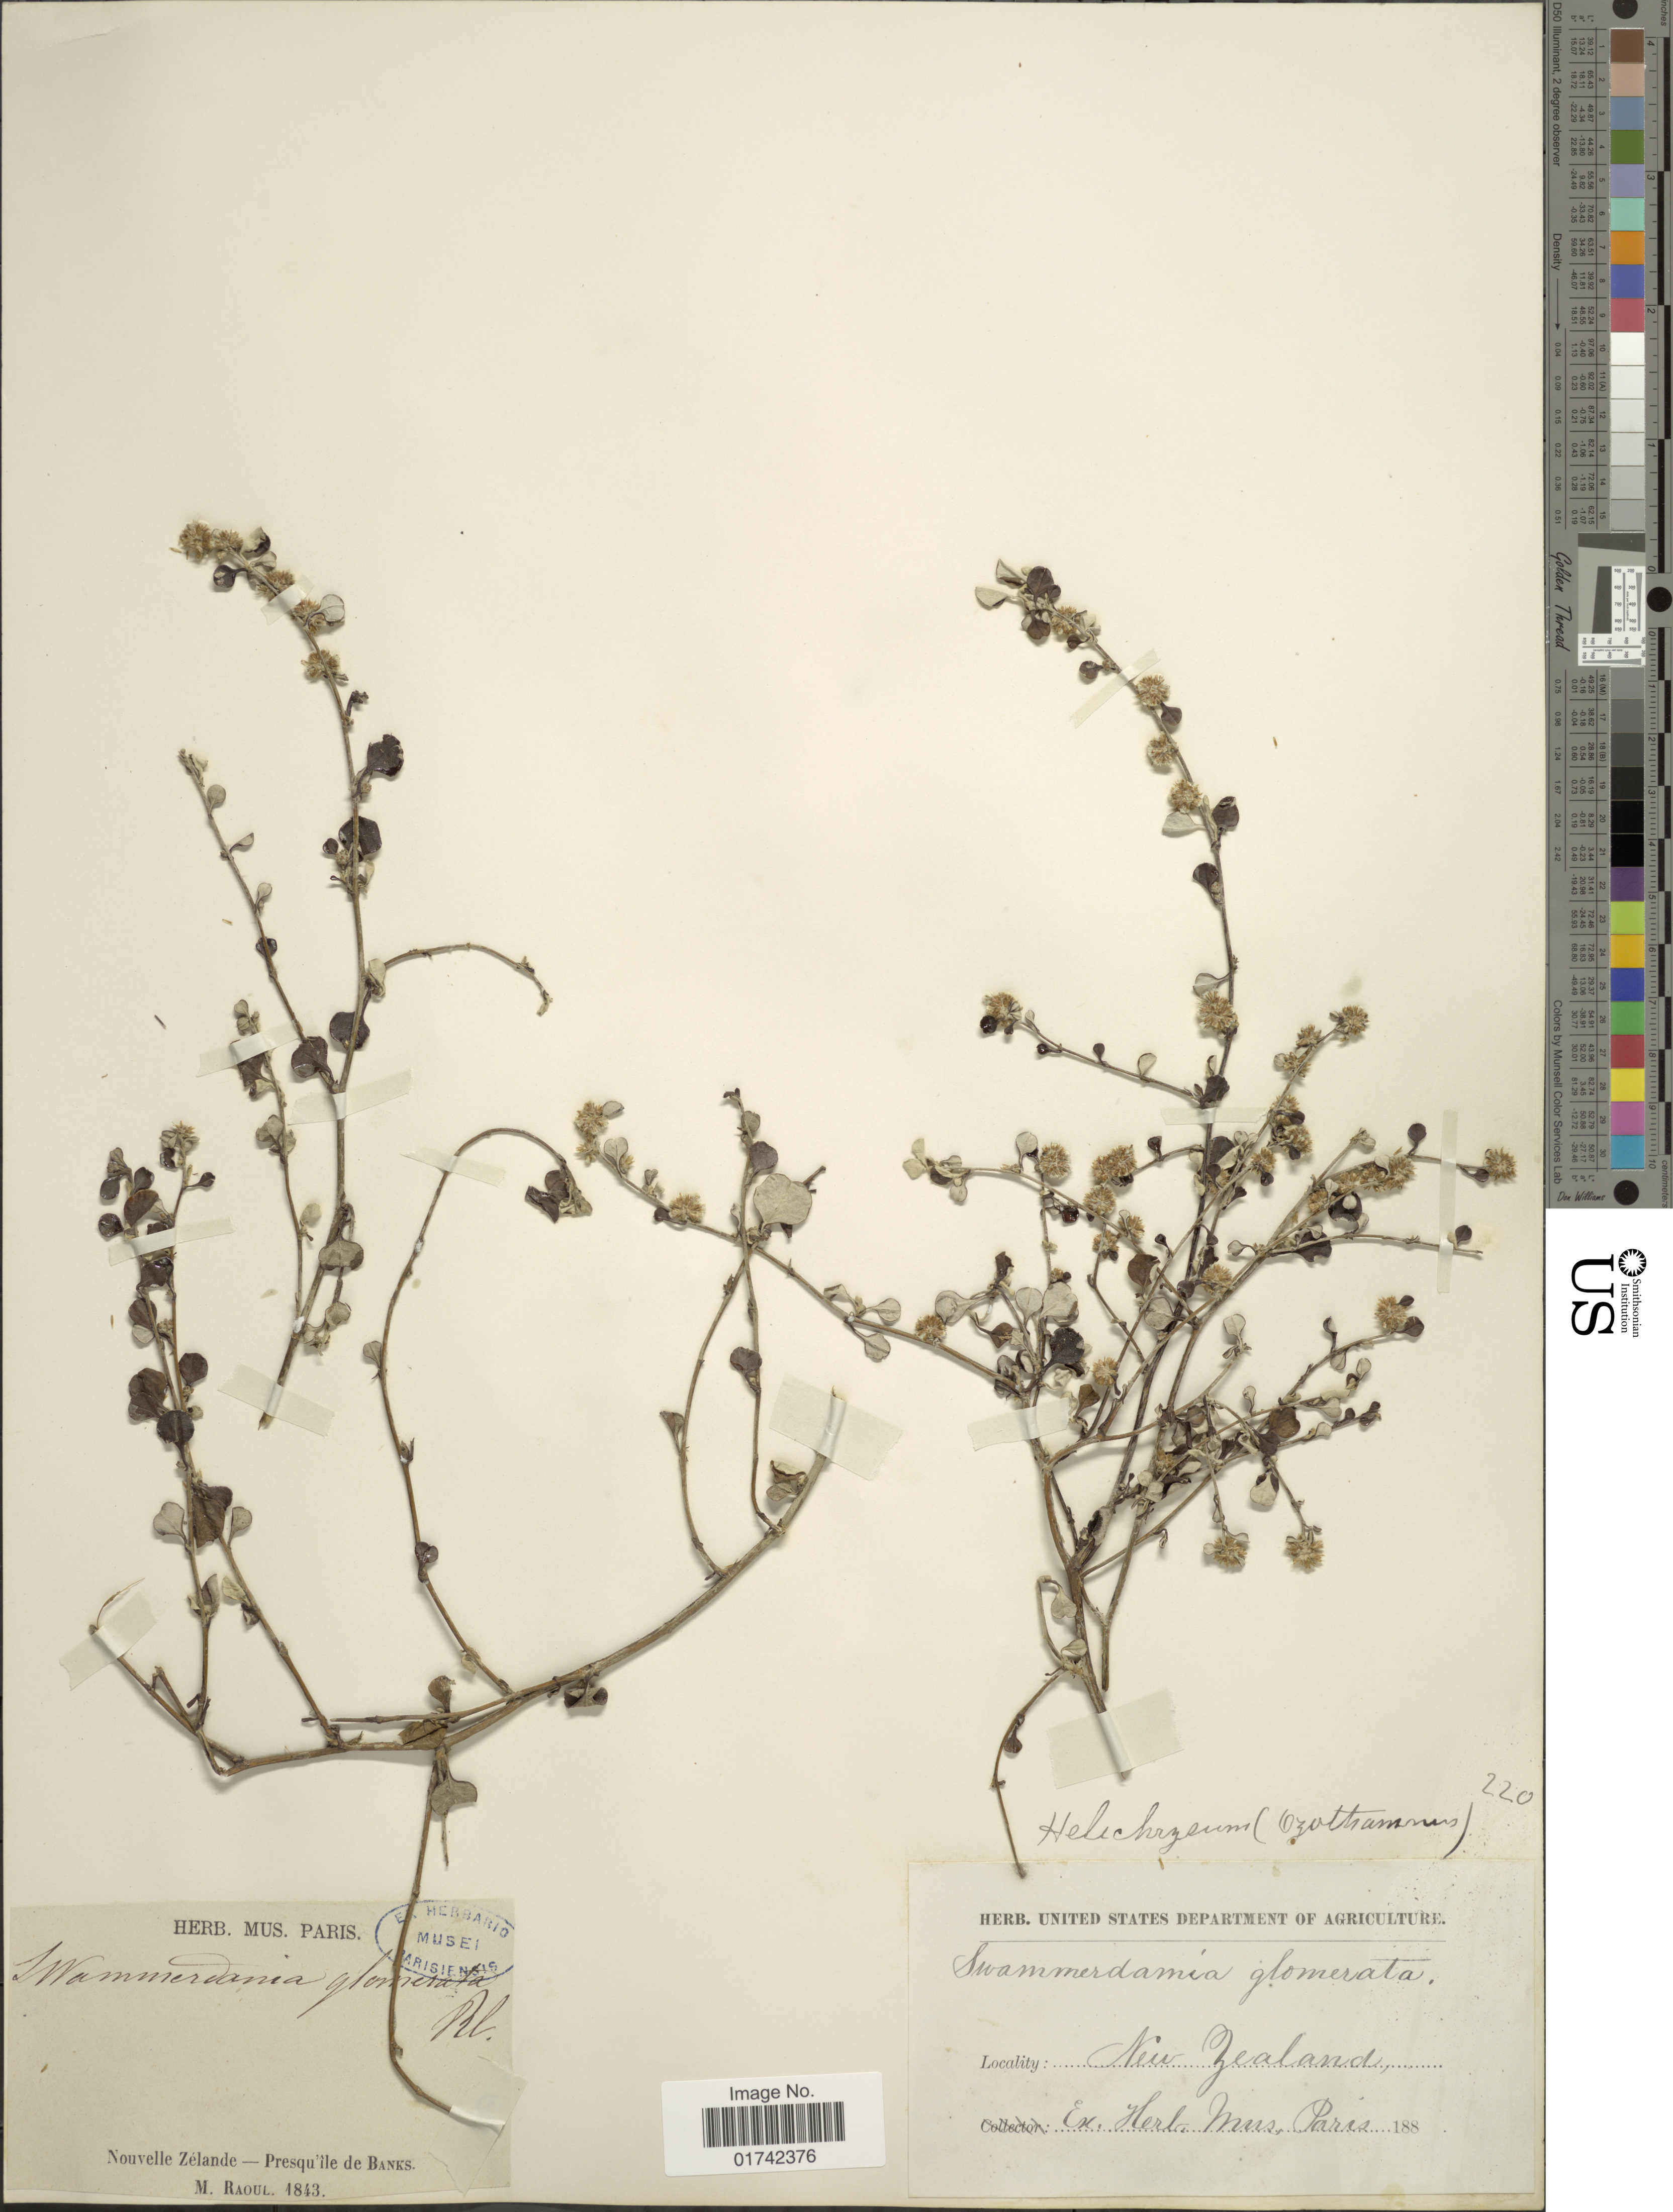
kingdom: Plantae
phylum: Tracheophyta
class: Magnoliopsida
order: Asterales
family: Asteraceae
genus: Helichrysum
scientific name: Helichrysum glomeratum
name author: Klatt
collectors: M. Raoul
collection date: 1843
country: New Zealand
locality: Nouvelle Zelande, Presqu'ile de Banks